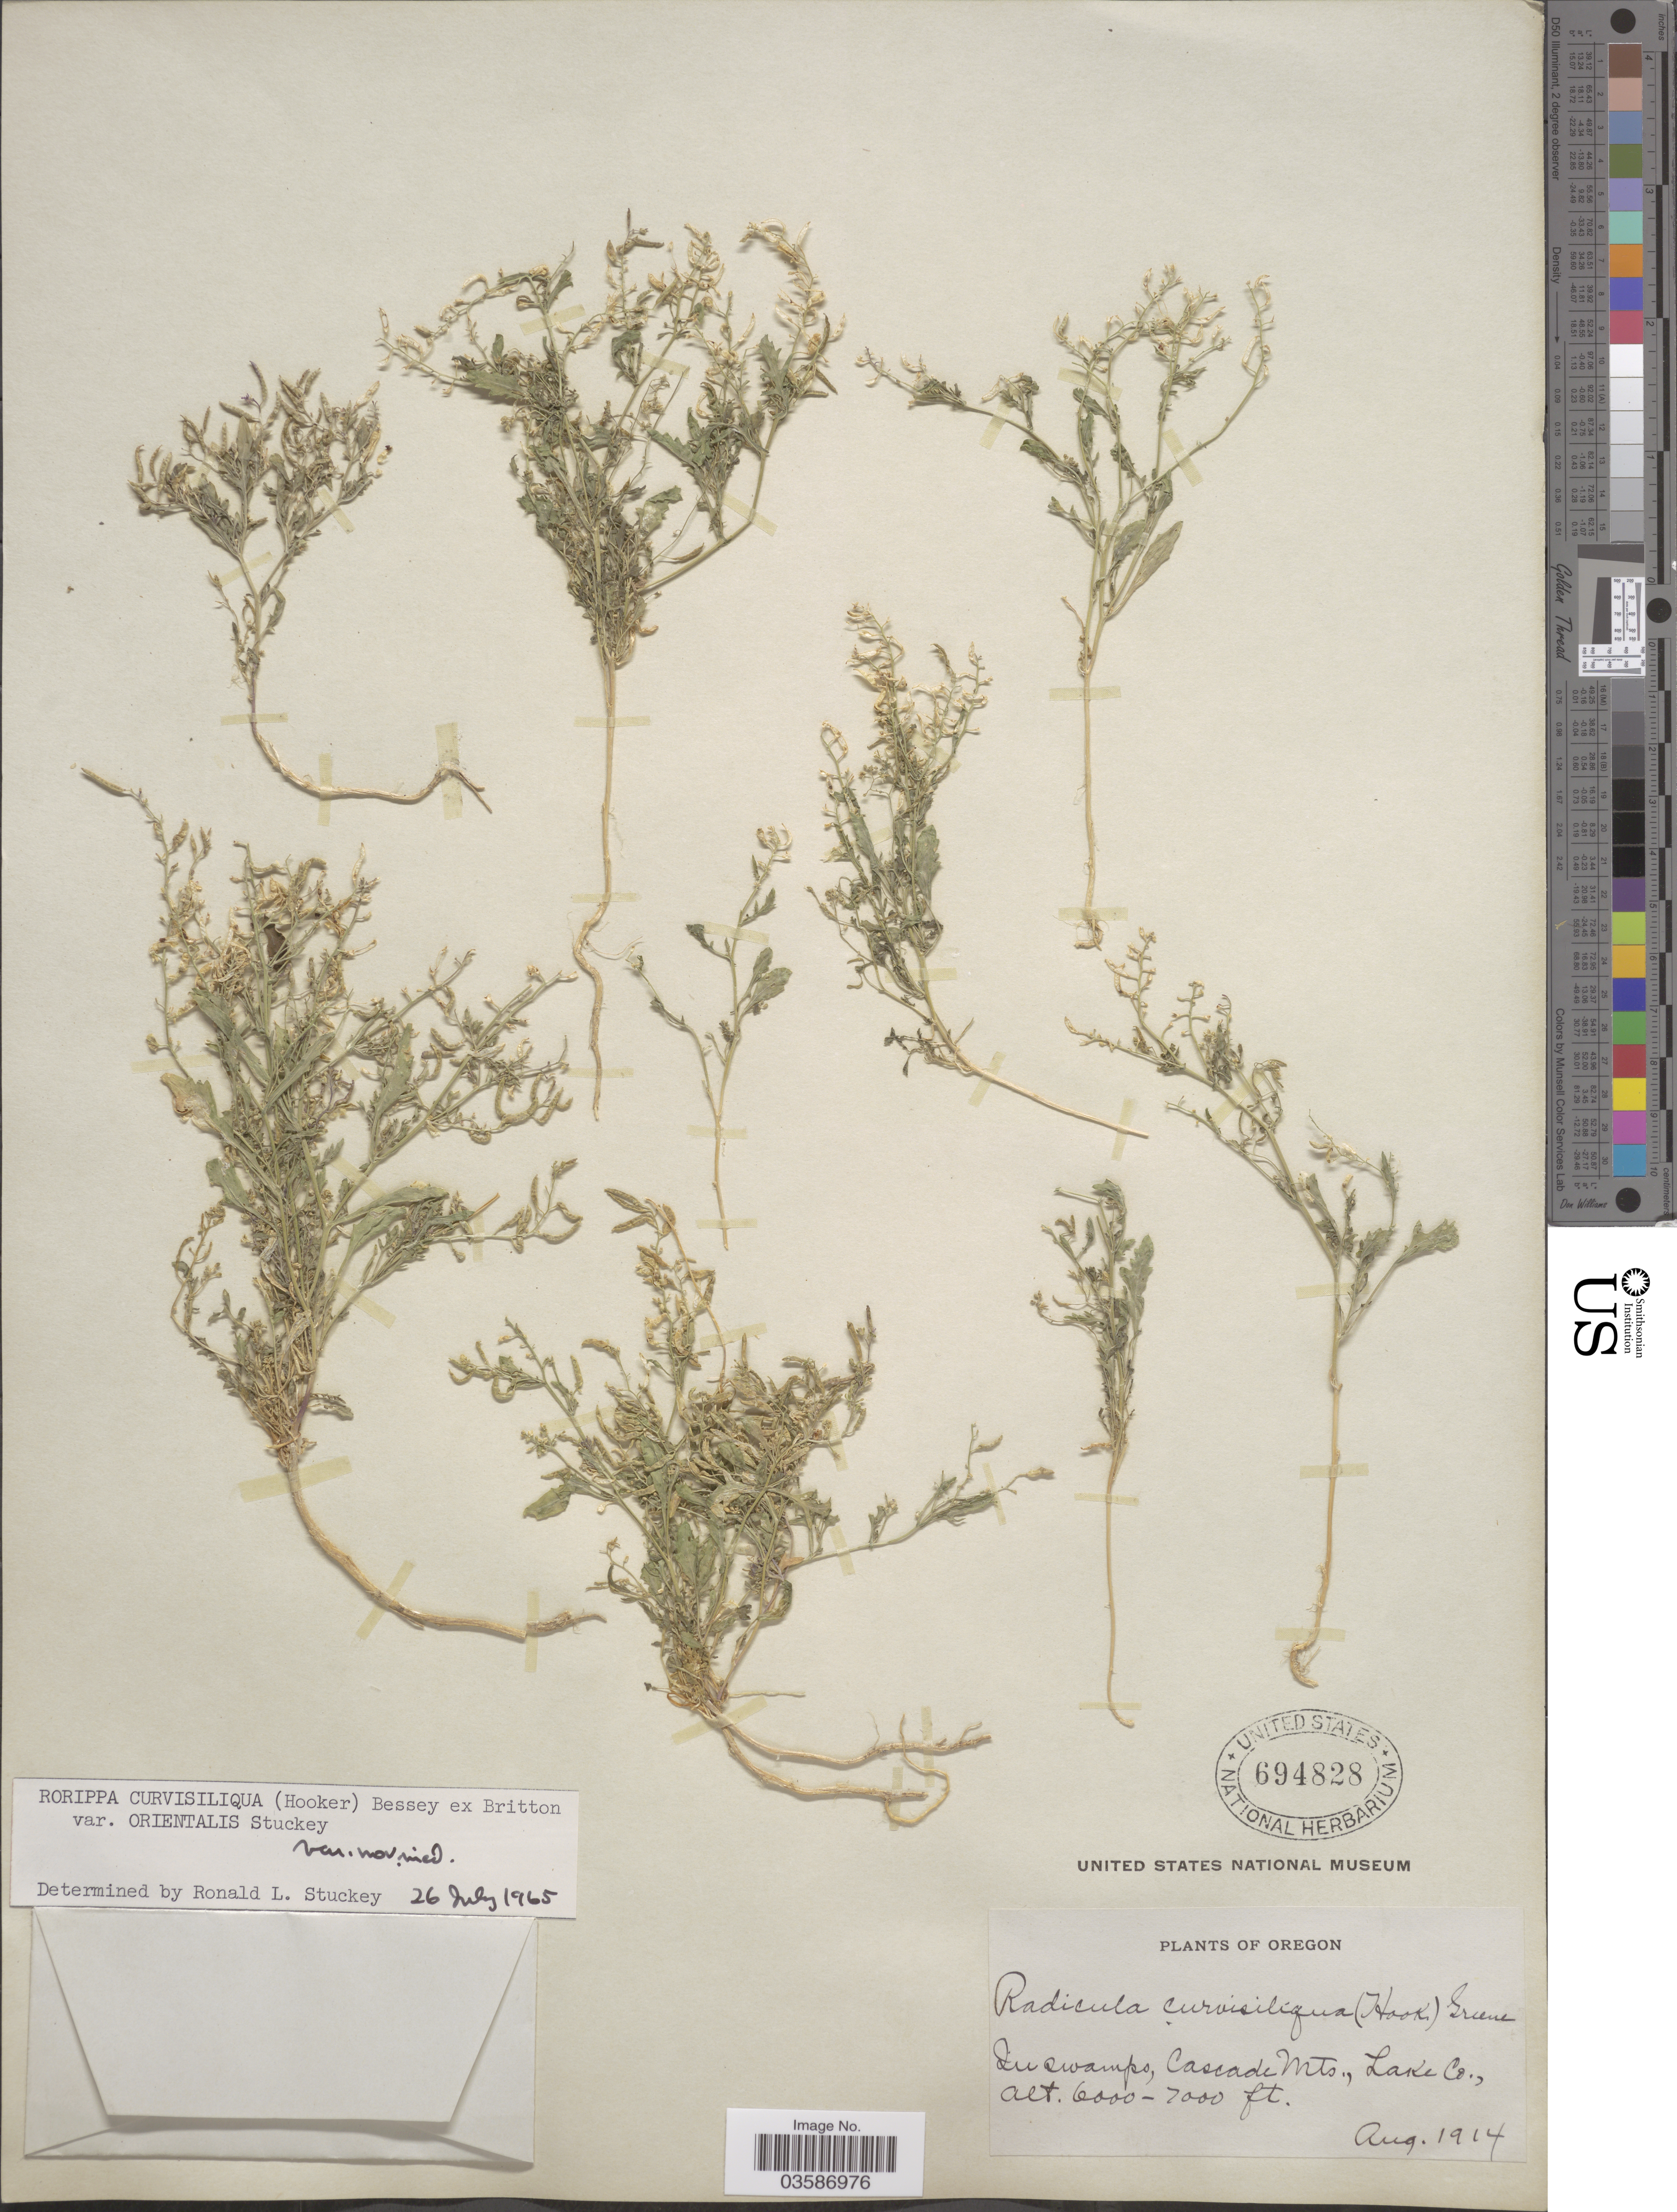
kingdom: Plantae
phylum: Tracheophyta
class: Magnoliopsida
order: Brassicales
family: Brassicaceae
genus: Rorippa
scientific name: Rorippa curvisiliqua var. orientalis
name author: Stuckey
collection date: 1914-08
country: United States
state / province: Oregon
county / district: Lake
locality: Cascade Mts., Lake Co.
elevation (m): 1829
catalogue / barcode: US 694828